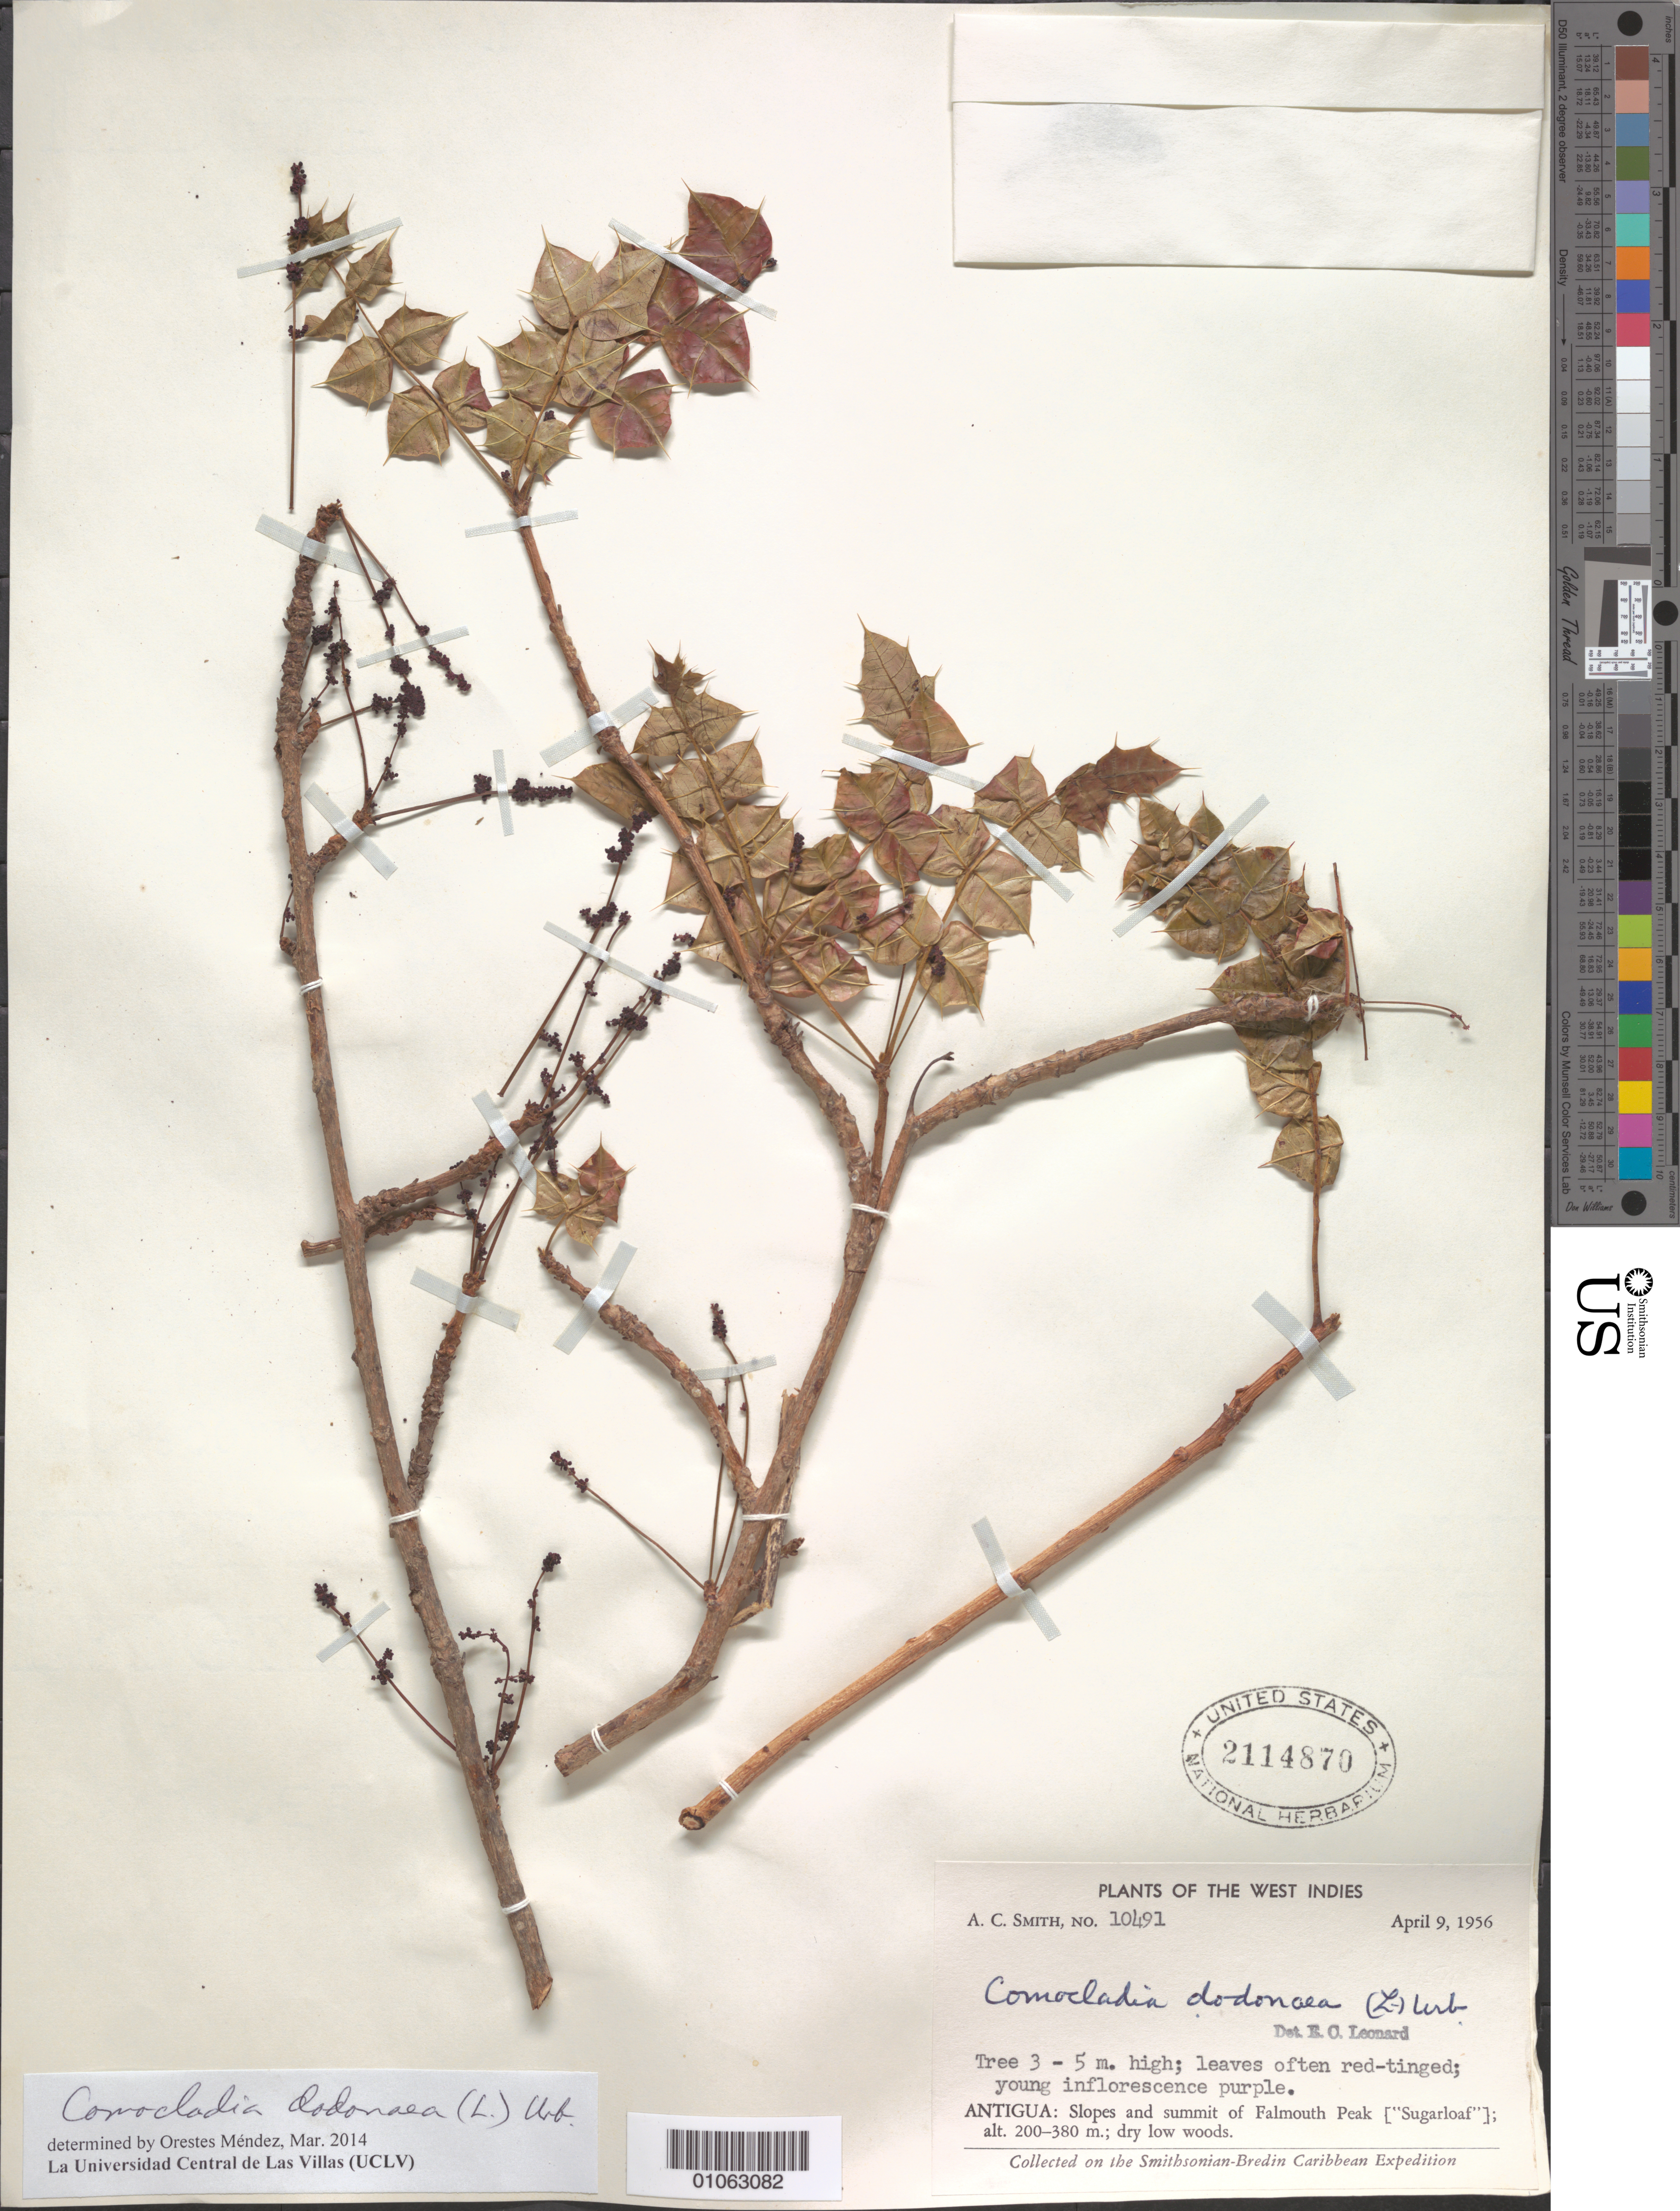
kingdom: Plantae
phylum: Tracheophyta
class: Magnoliopsida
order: Sapindales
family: Anacardiaceae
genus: Comocladia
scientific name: Comocladia dodonaea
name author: (L.) Urb.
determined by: Méndez, Orestes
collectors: A. C. Smith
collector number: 10491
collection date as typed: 09 Apr 1956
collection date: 1956-04-09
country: Antigua and Barbuda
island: Antigua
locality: Slopes and summit of Falsmouth Peak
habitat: Slopes and summit.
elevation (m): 200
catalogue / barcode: US 2114870